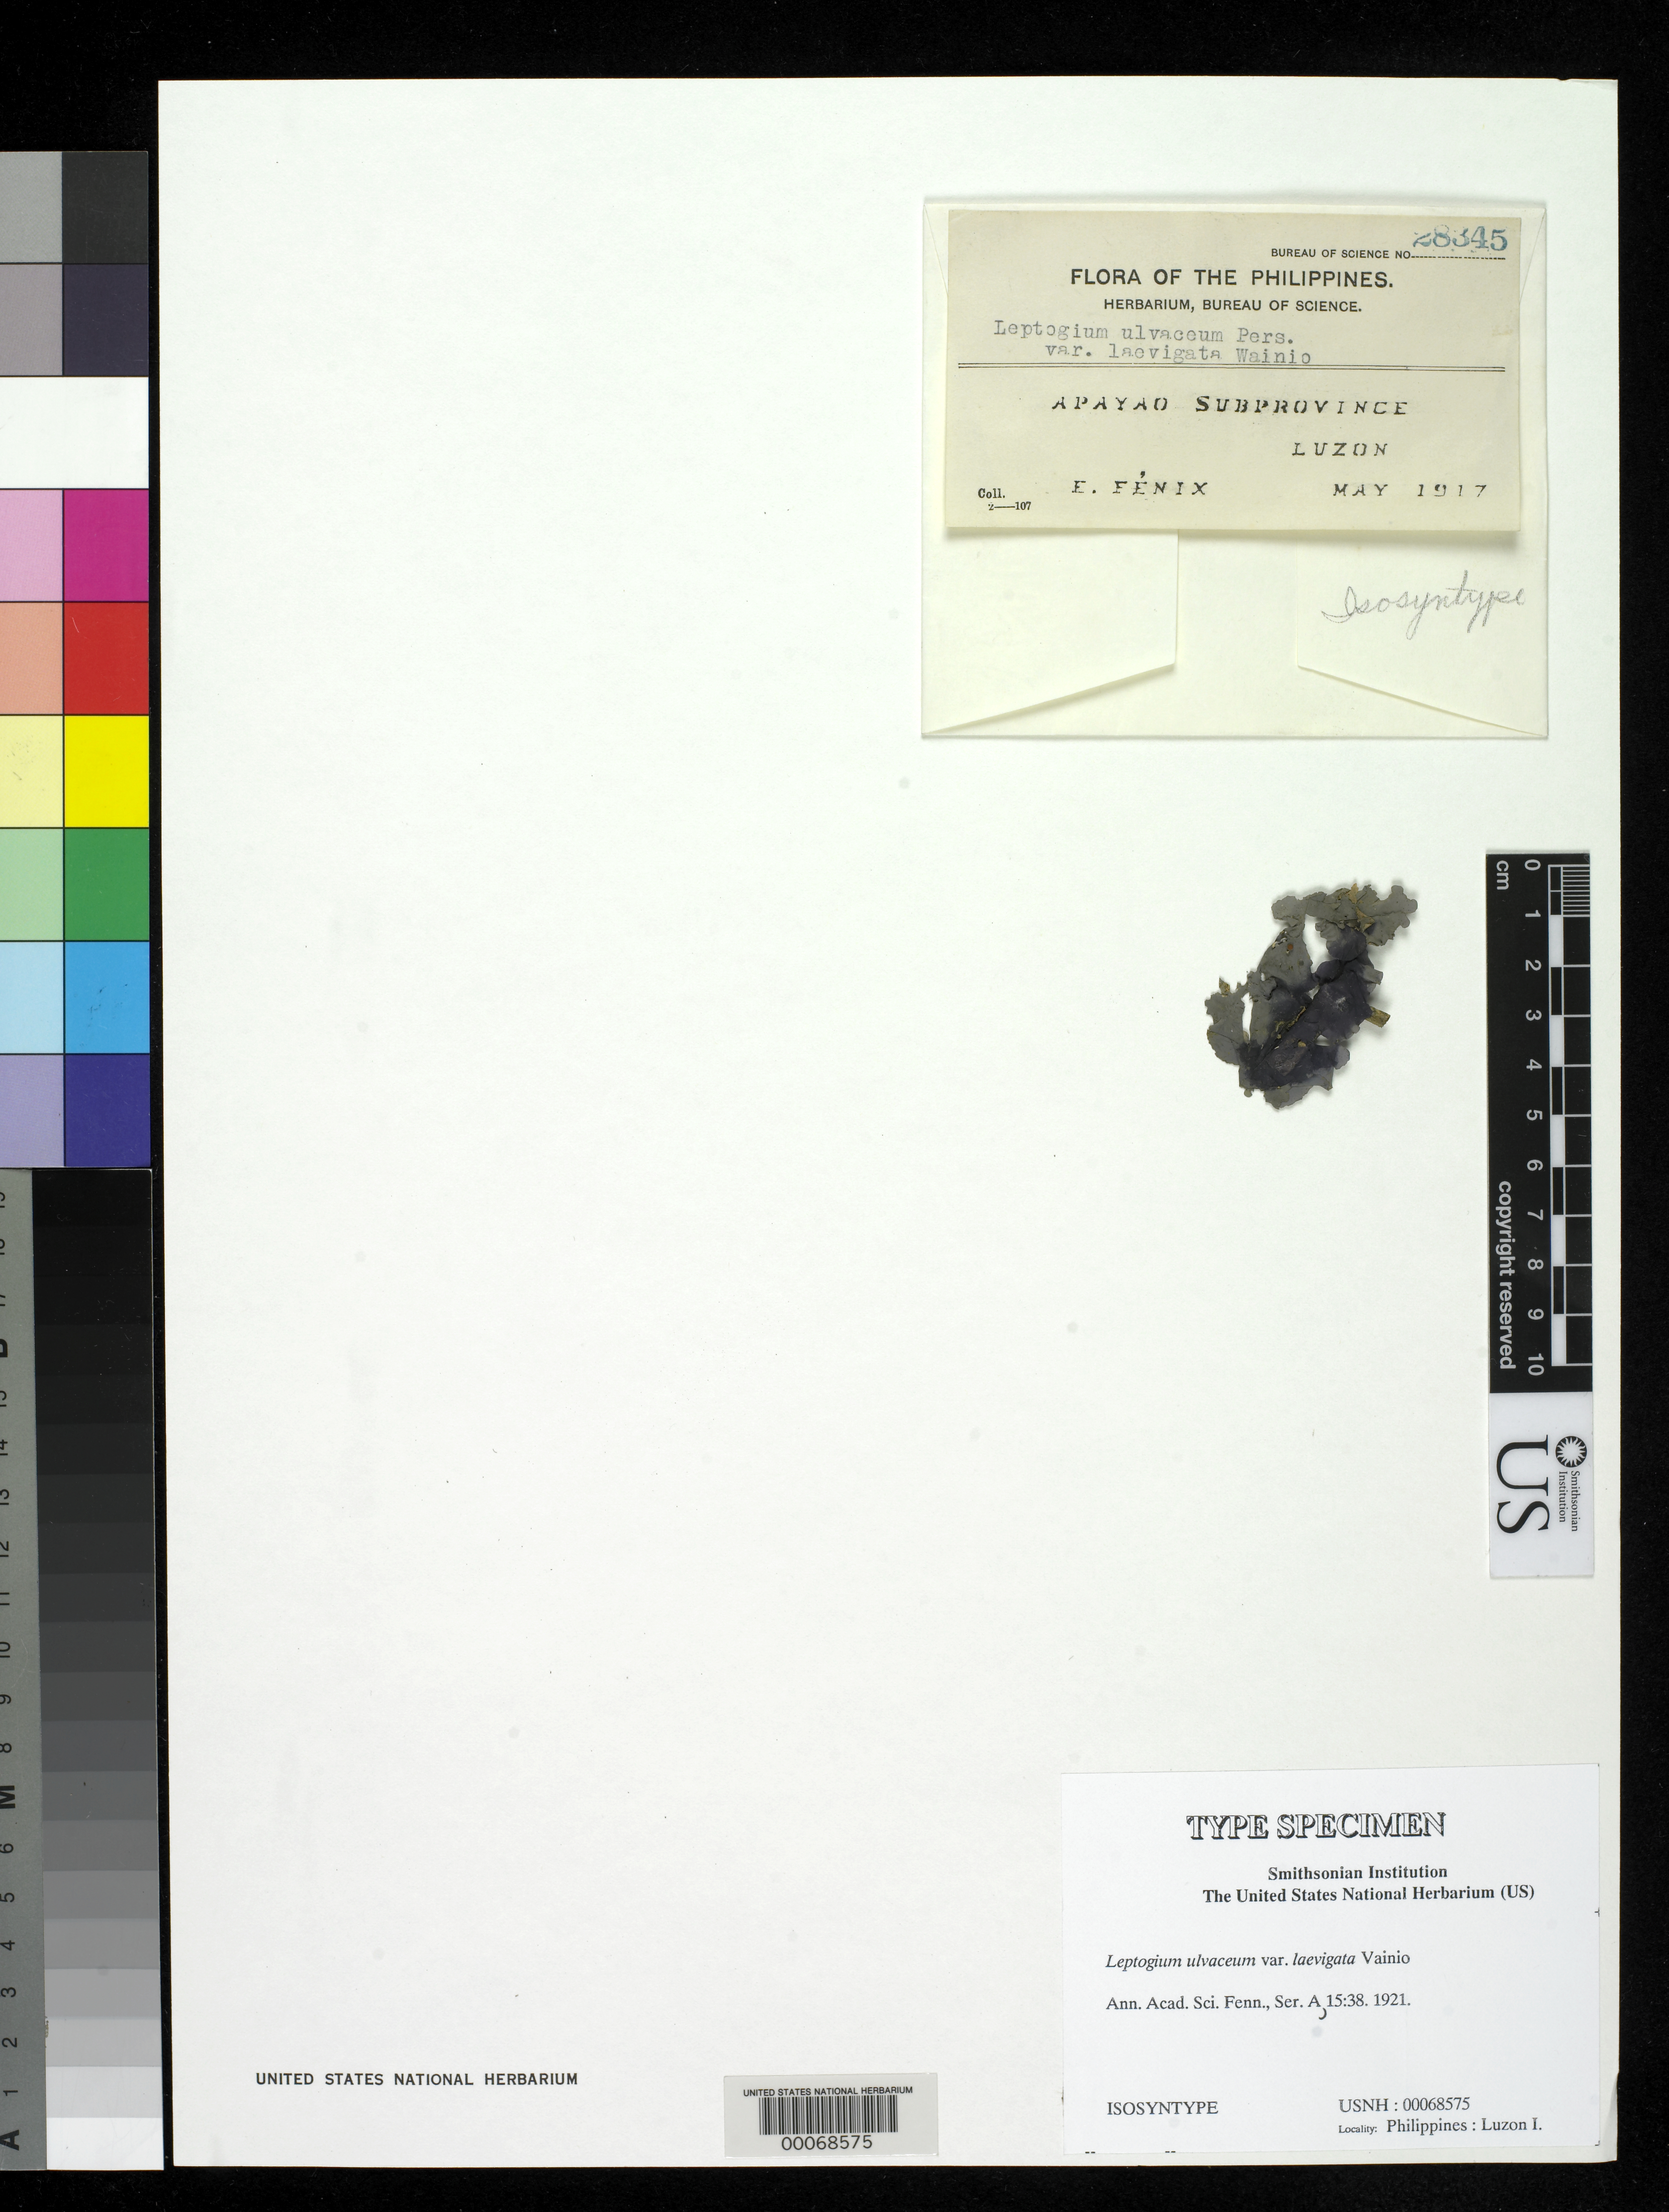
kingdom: Fungi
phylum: Ascomycota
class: Lecanoromycetes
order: Peltigerales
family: Collemataceae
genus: Leptogium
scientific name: Leptogium ulvaceum var. laevigata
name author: Vain.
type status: Isosyntype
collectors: E. Fenix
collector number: Bur. Sci. 28345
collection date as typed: May 1917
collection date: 1917-05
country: Philippines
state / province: Cordillera (Administrative Region)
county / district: Apayao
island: Luzon